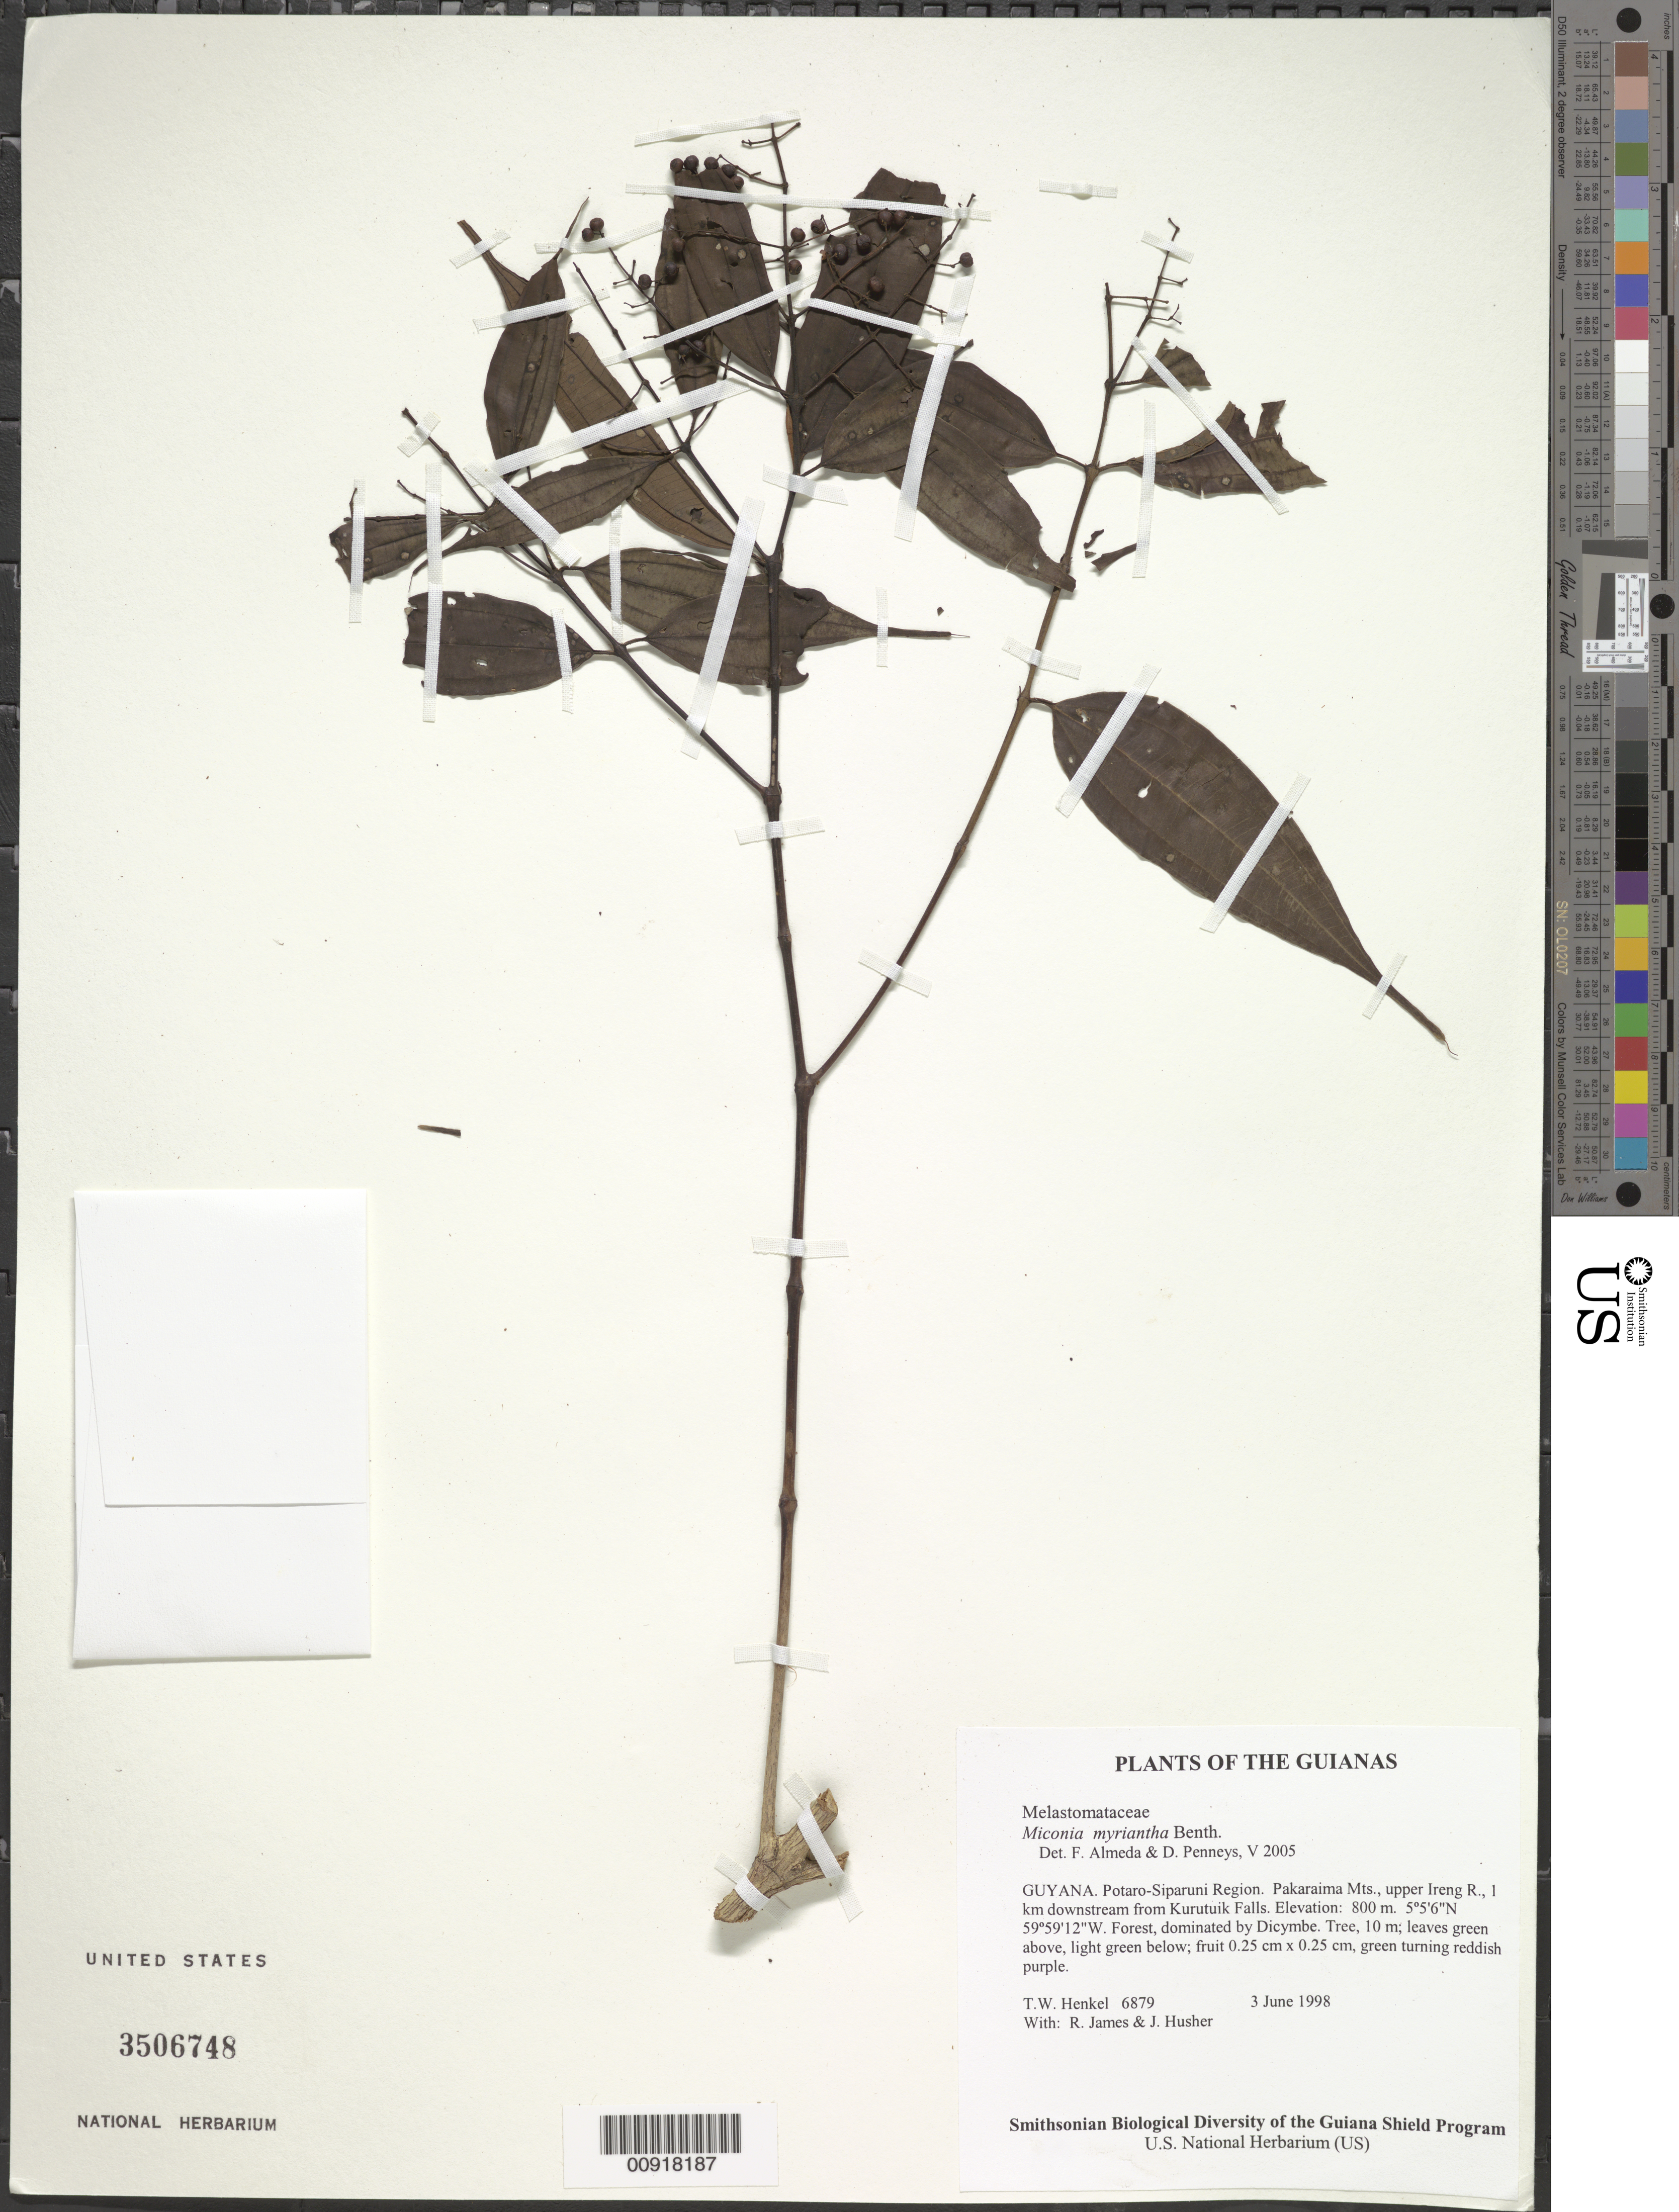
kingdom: Plantae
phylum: Tracheophyta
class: Magnoliopsida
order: Myrtales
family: Melastomataceae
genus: Miconia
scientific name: Miconia myriantha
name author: Benth.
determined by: Almeda, F.; Penneys, D. S.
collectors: T. Henkel, R. James & J. Husher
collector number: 6879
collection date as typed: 3 June 1998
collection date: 1998-06-03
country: Guyana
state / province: Potaro-Siparuni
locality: Pakaraima Mts., upper Ireng R., 1 km downstream from Kurutuik Falls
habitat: Forest, dominated by Dicymbe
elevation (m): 800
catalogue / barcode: US 3506748